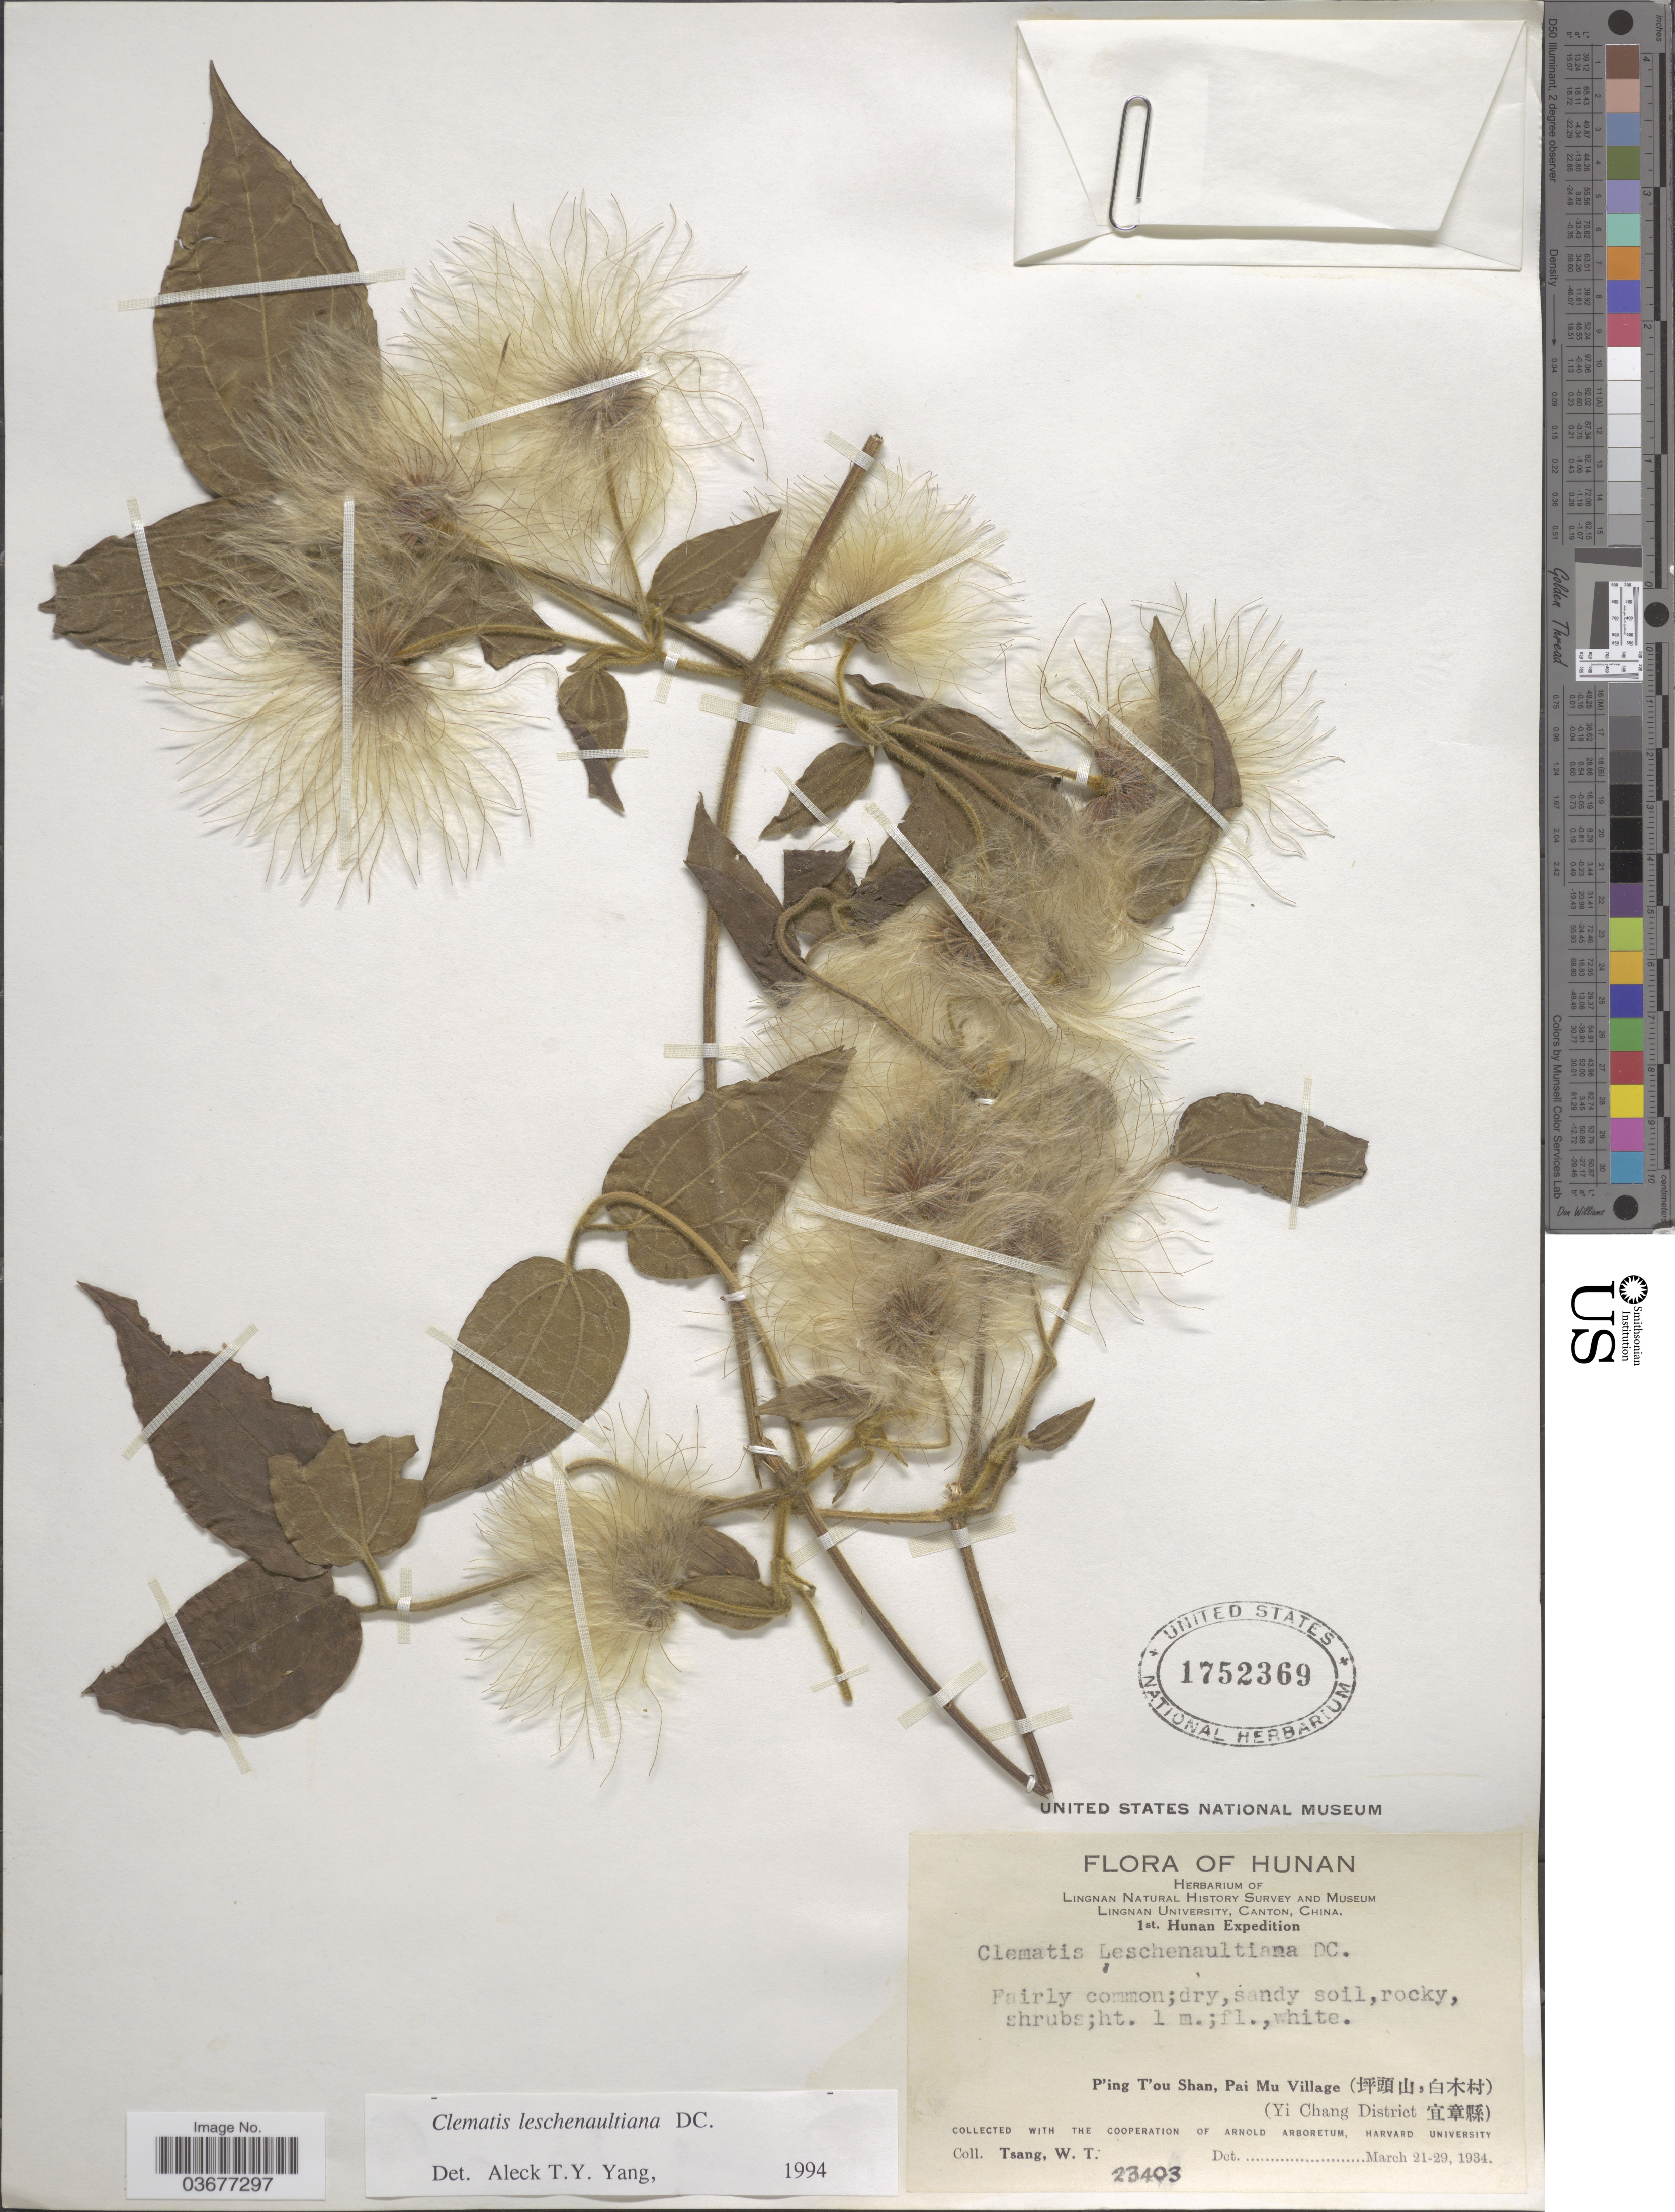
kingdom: Plantae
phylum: Tracheophyta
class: Magnoliopsida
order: Ranunculales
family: Ranunculaceae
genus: Clematis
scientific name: Clematis leschenaultiana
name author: DC.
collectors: W. T. Tsang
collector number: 23403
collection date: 1934-03-21/1934-03-29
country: China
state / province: Hunan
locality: P'ing T'ou Shan, Pai Mu Village (X) (Yi Chang District X).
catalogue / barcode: US 1752369